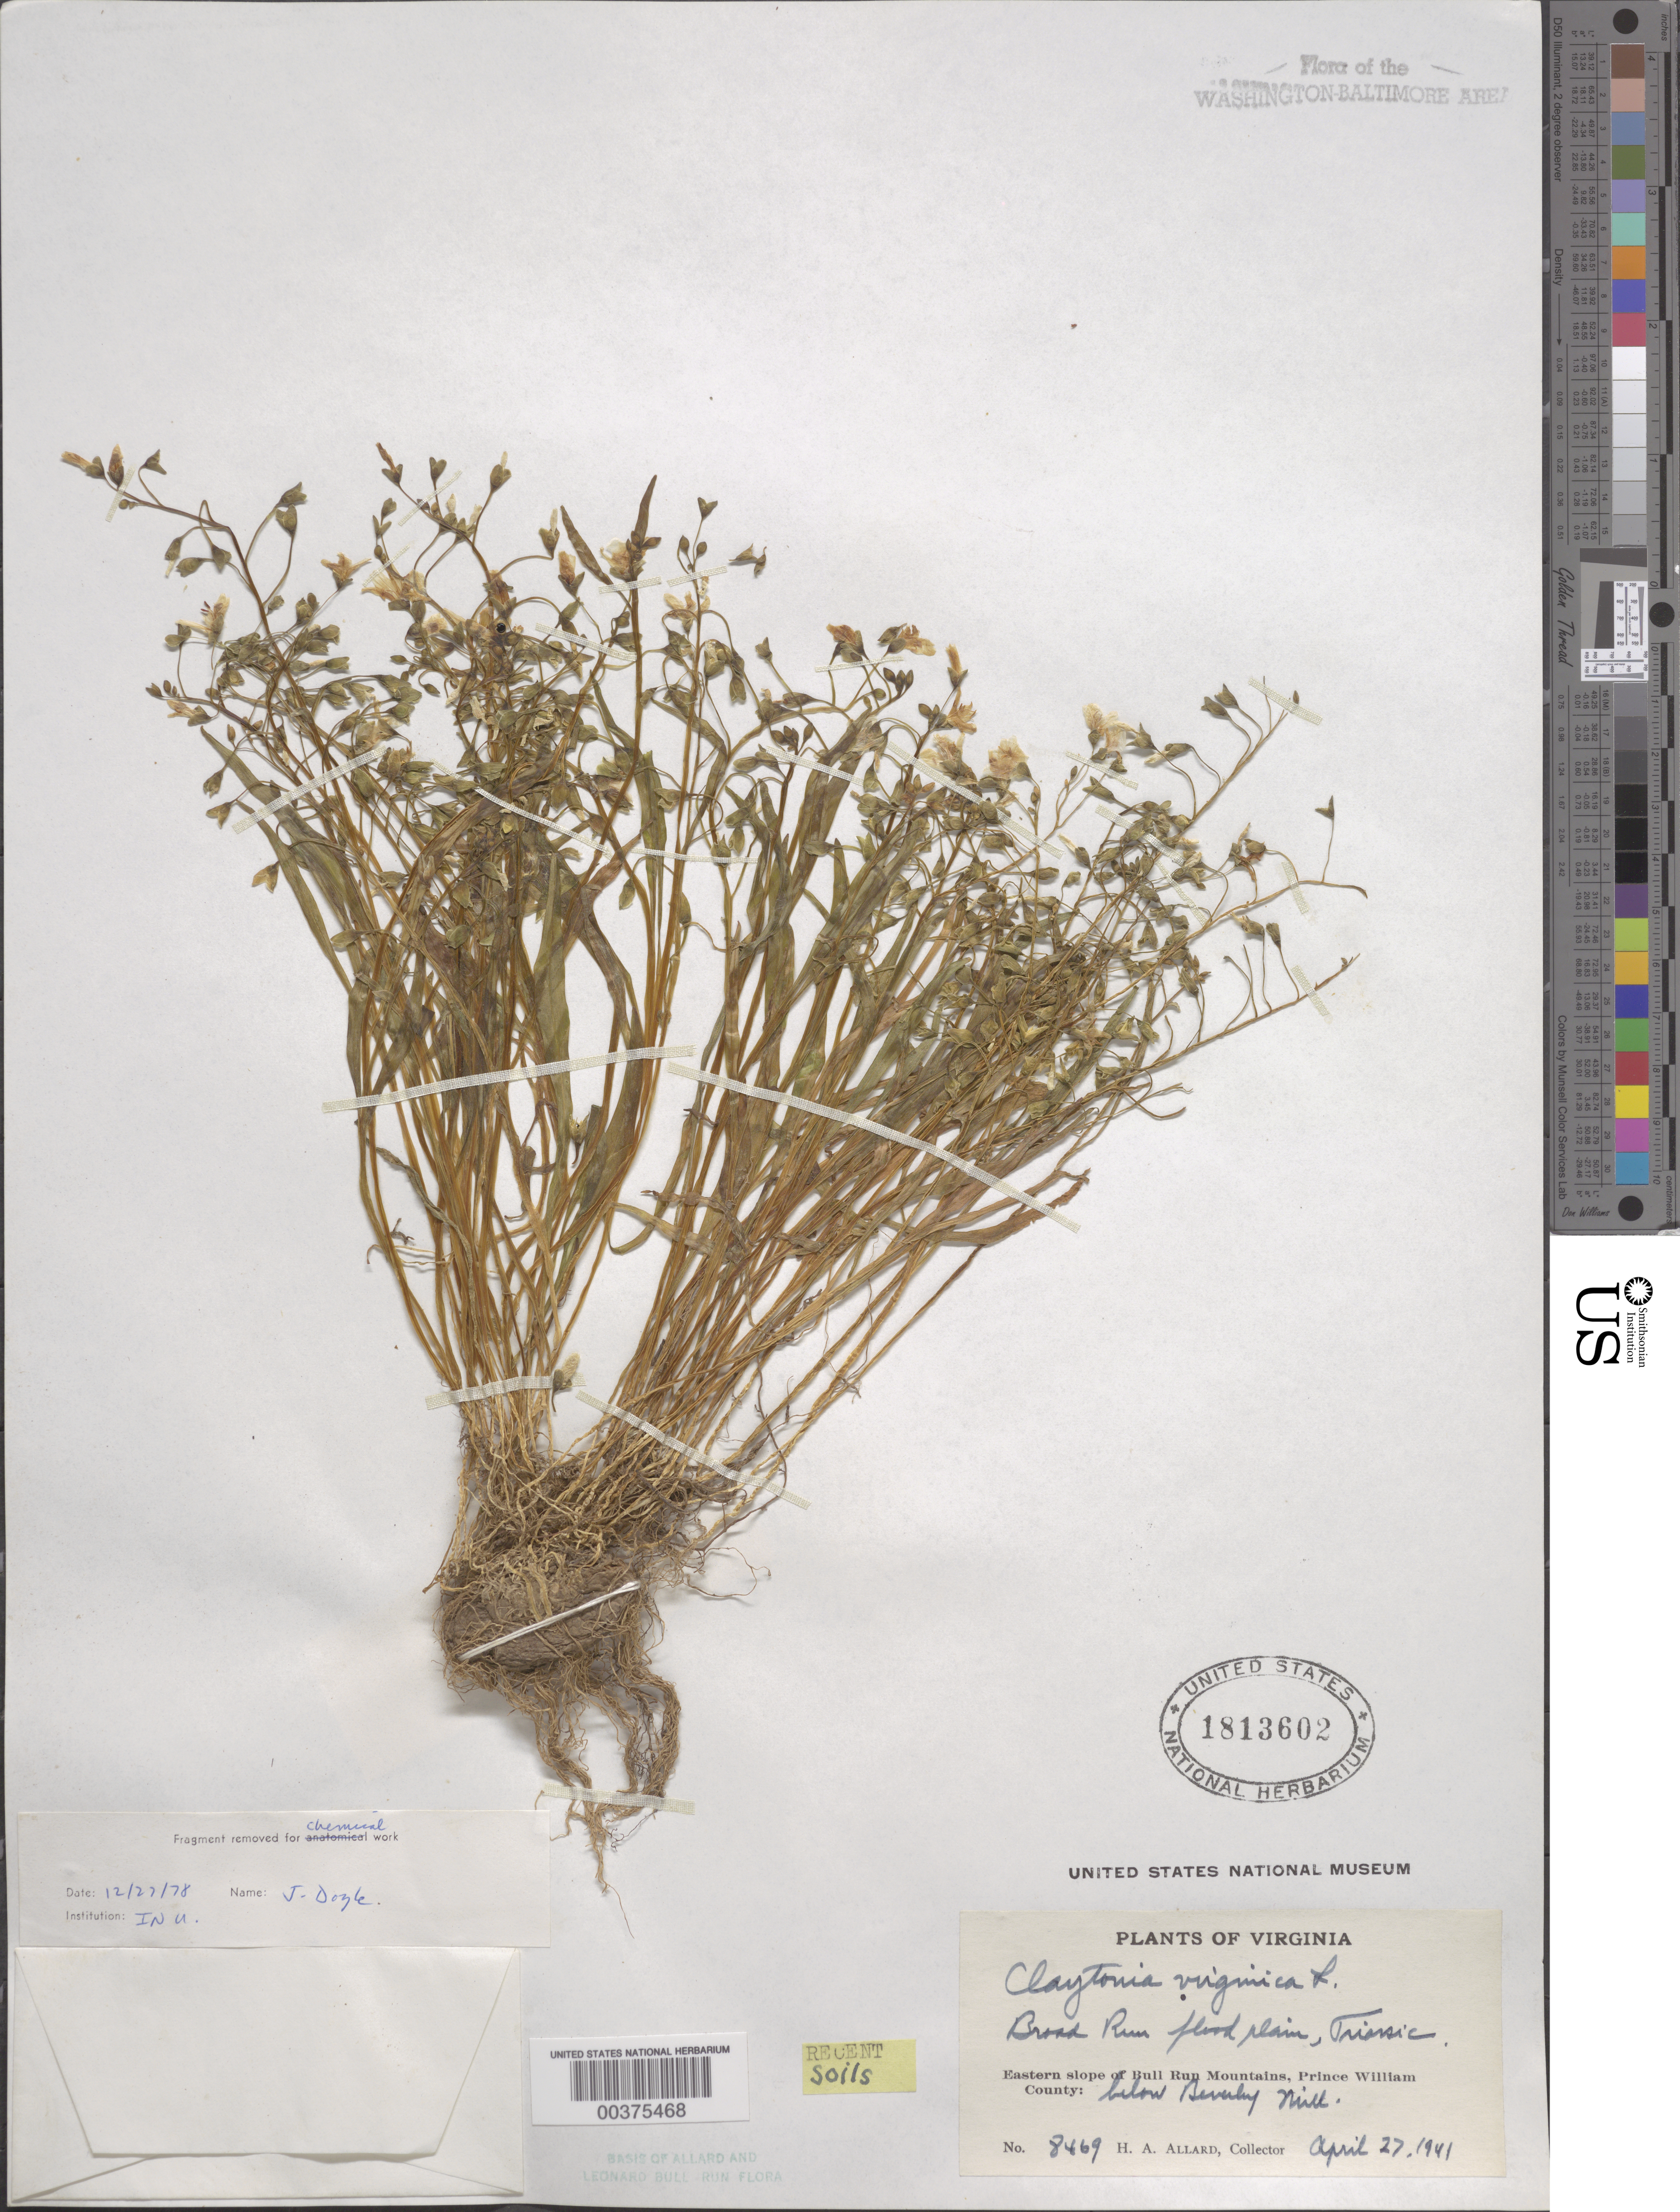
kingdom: Plantae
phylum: Tracheophyta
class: Magnoliopsida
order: Caryophyllales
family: Montiaceae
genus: Claytonia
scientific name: Claytonia virginica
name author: L.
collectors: H. A. Allard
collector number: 8469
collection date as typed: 27 Apr 1941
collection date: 1941-04-27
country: United States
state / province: Virginia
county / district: Prince William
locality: Broad Run below Beverley Mill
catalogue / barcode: US 1813602